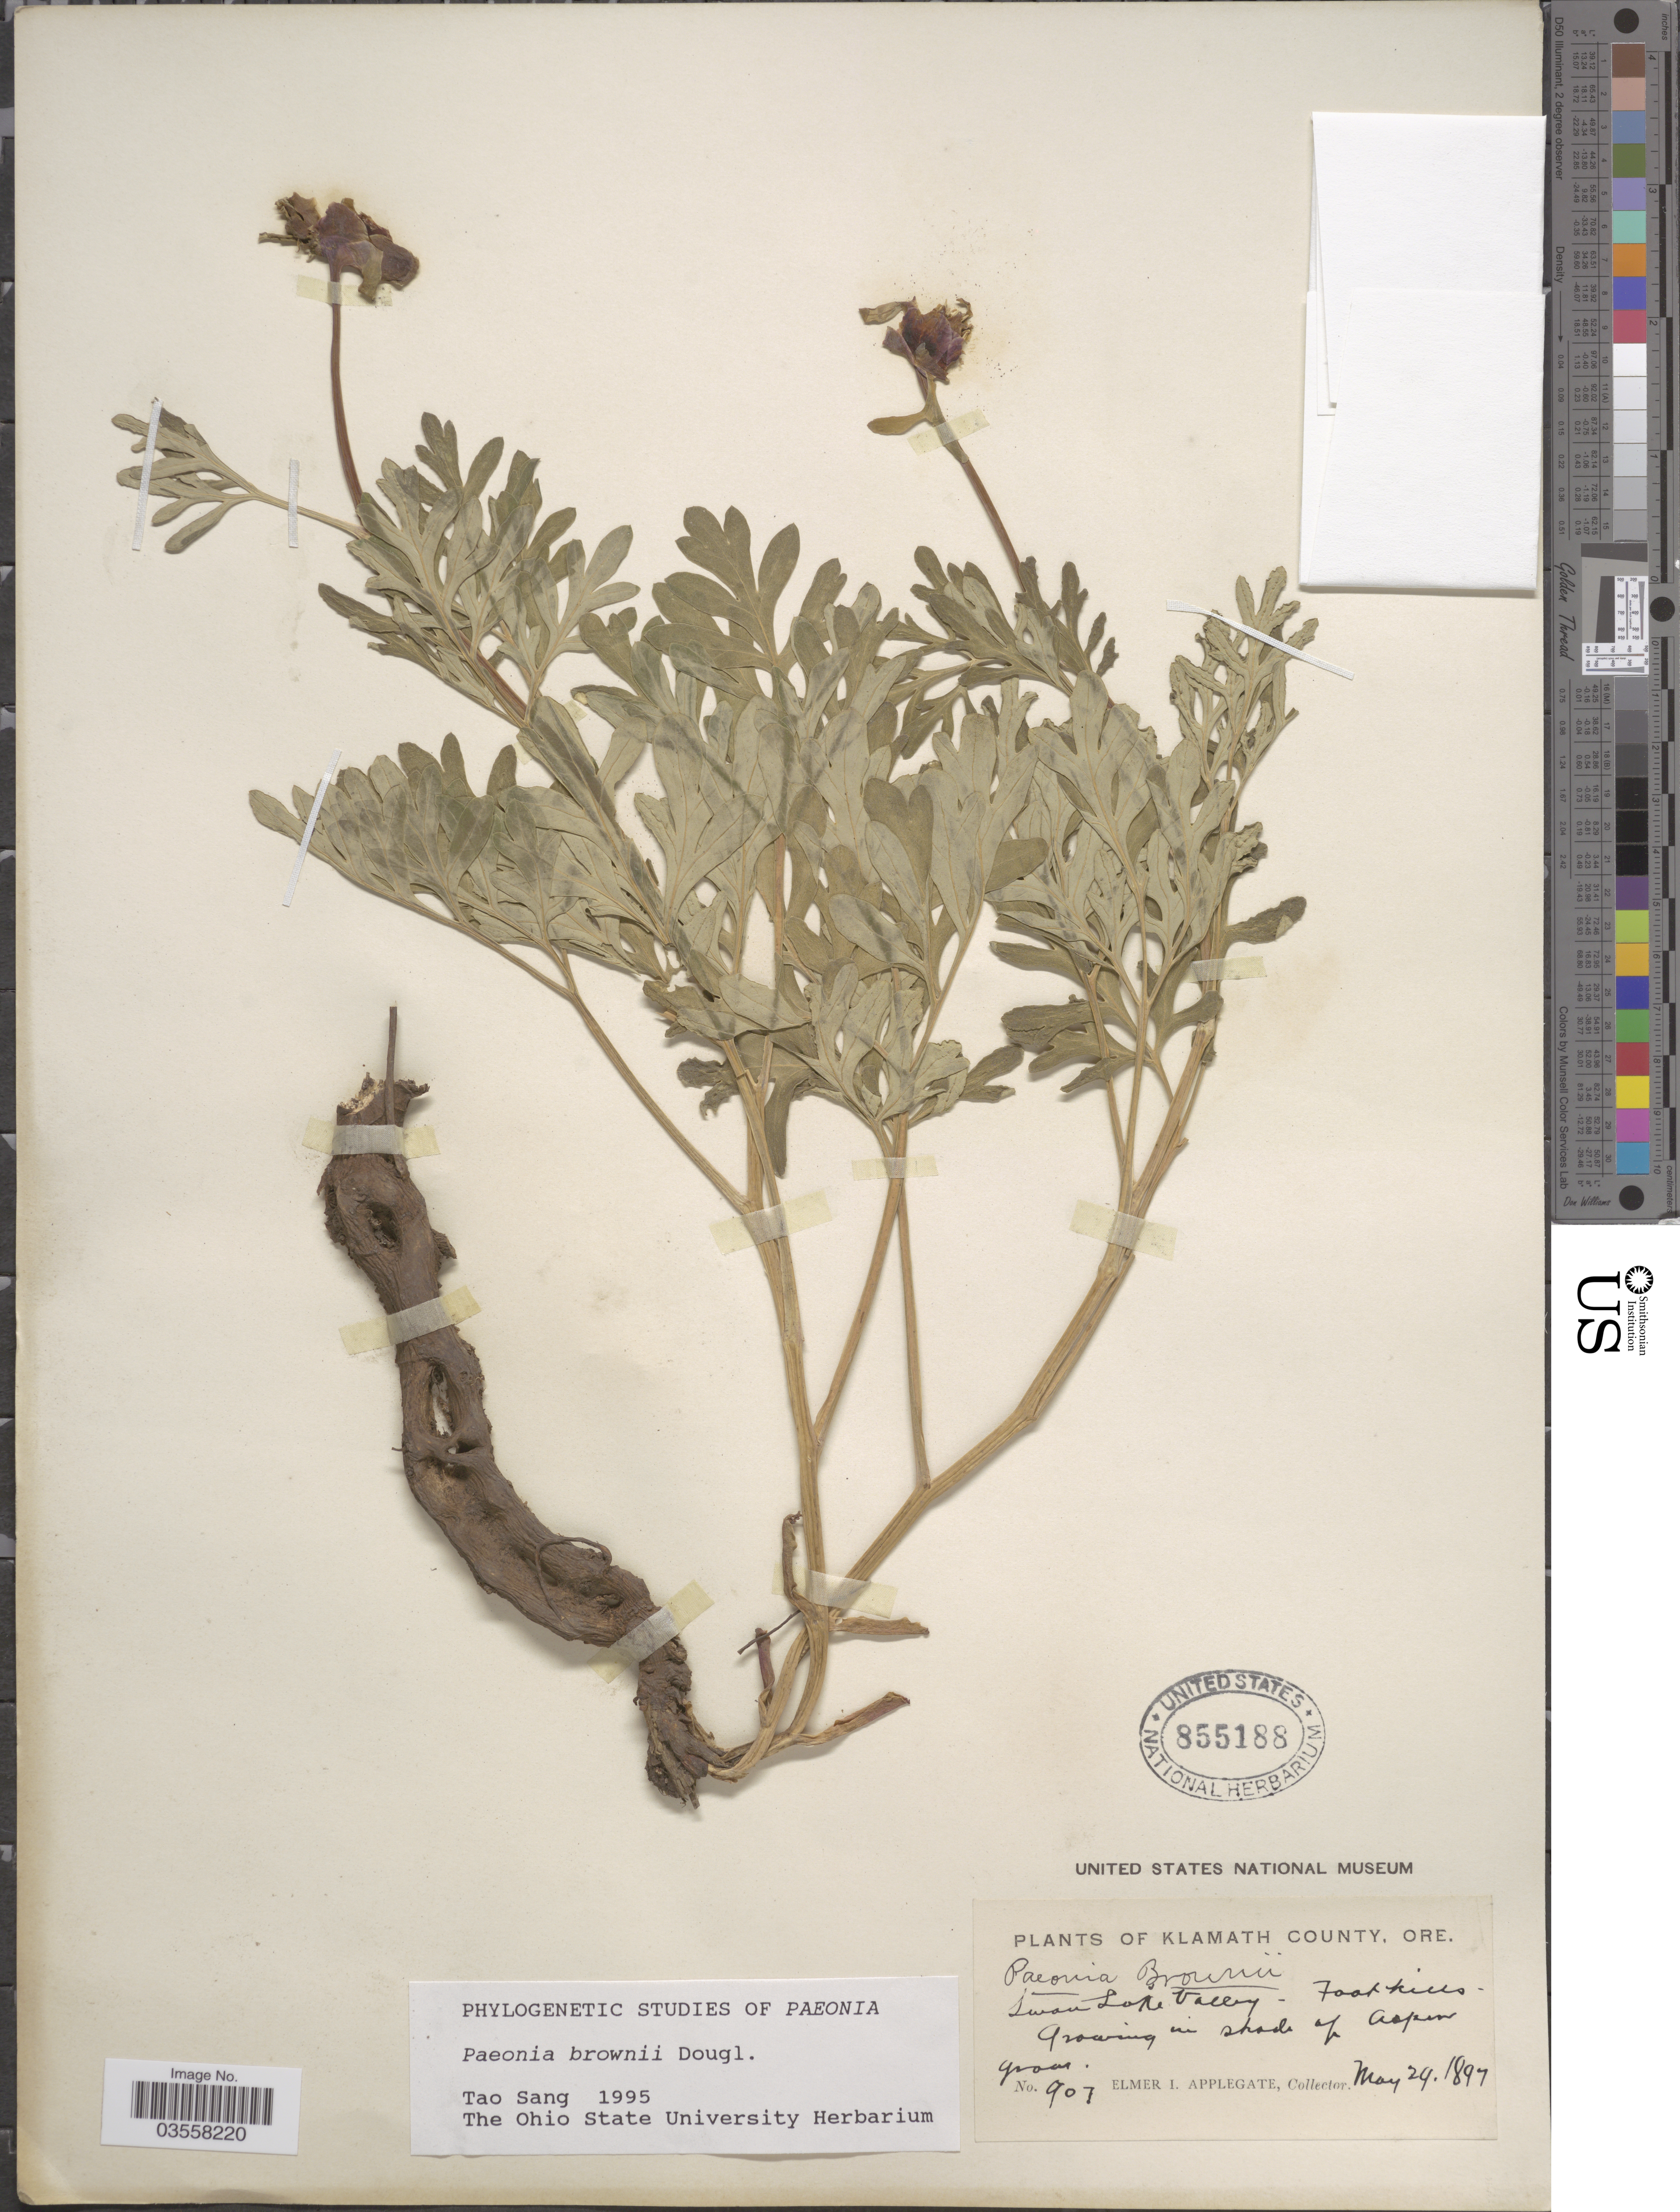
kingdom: Plantae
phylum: Tracheophyta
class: Magnoliopsida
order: Saxifragales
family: Paeoniaceae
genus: Paeonia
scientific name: Paeonia brownii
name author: Douglas ex Hook.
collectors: E. I. Applegate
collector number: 907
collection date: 1897-05-29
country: United States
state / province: Oregon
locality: Klamath County. Swan Lake Valley - Foothills.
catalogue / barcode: US 855188